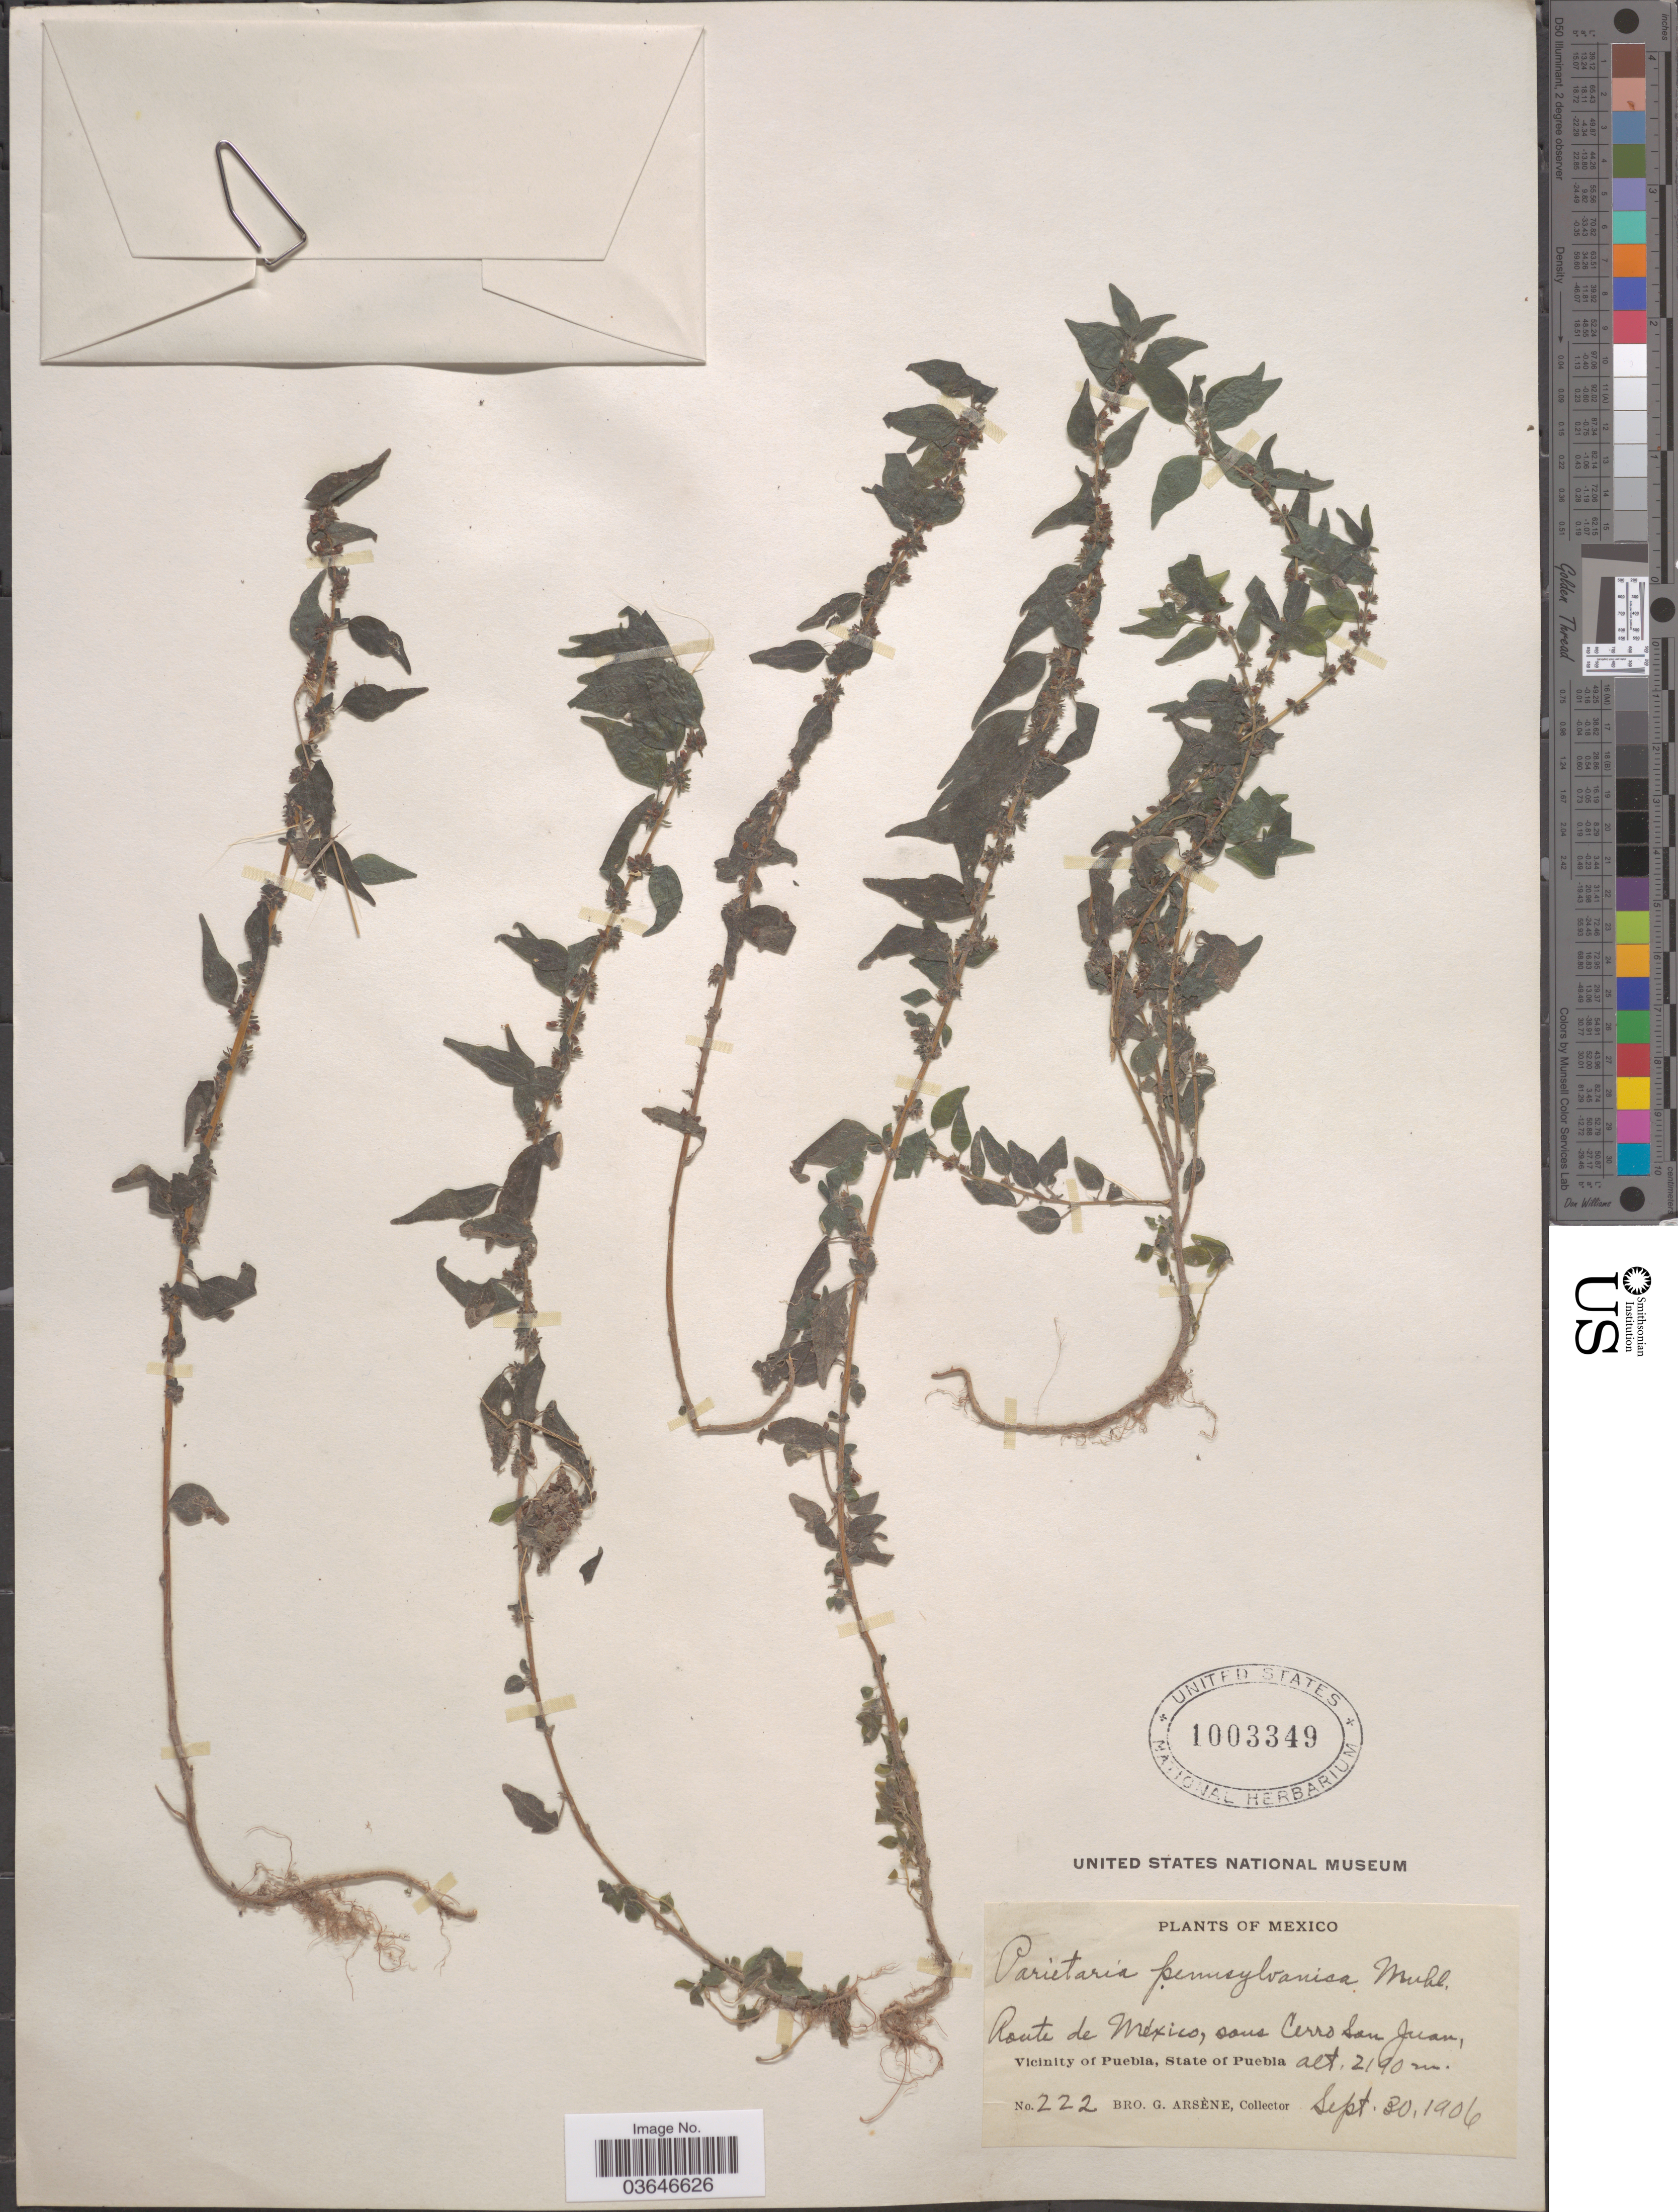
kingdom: Plantae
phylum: Tracheophyta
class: Magnoliopsida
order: Rosales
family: Urticaceae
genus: Parietaria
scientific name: Parietaria pensylvanica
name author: Muhl. ex Willd.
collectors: Bro. G. Arsène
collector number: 222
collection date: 1906-09-30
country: Mexico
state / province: Puebla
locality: Route de México, sous Cerro San Juan, Vicinity of Puebla, State of Puebla.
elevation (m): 2190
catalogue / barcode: US 1003349